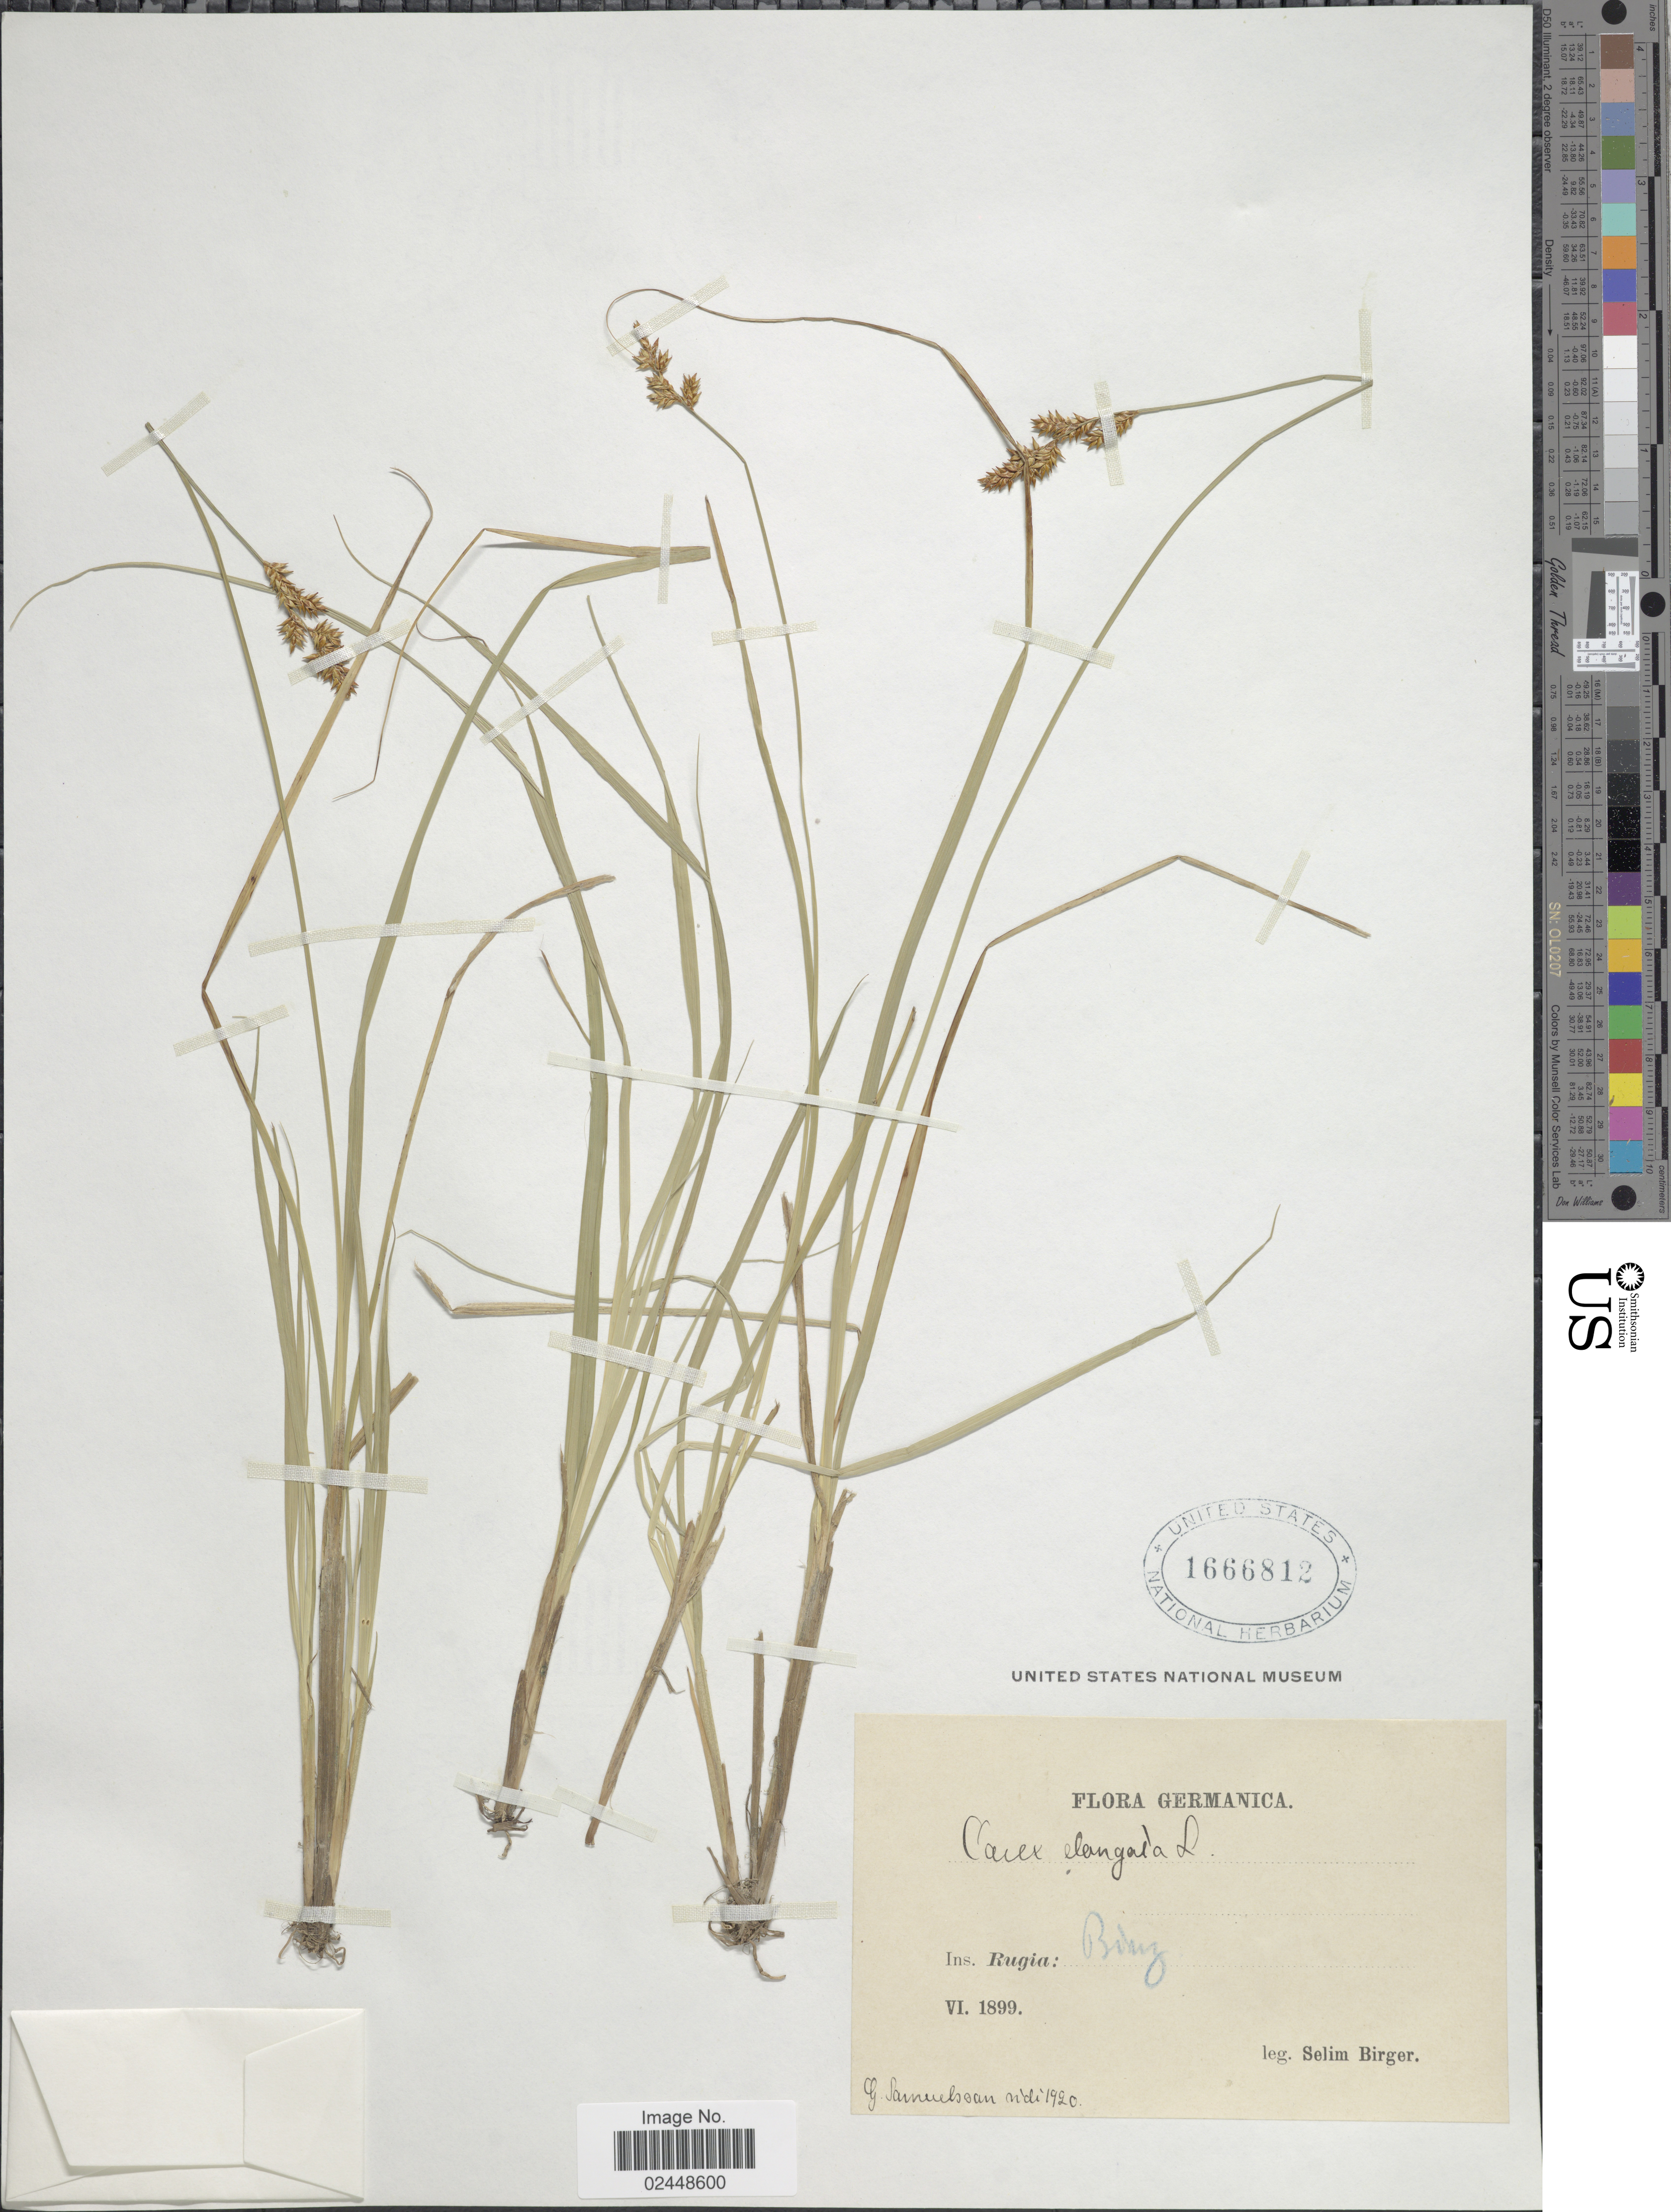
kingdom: Plantae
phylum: Tracheophyta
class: Liliopsida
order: Poales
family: Cyperaceae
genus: Carex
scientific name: Carex elongata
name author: L.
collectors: S. Birger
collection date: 1899-06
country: Germany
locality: Ins. Rugia: Binz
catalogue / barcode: US 1666812